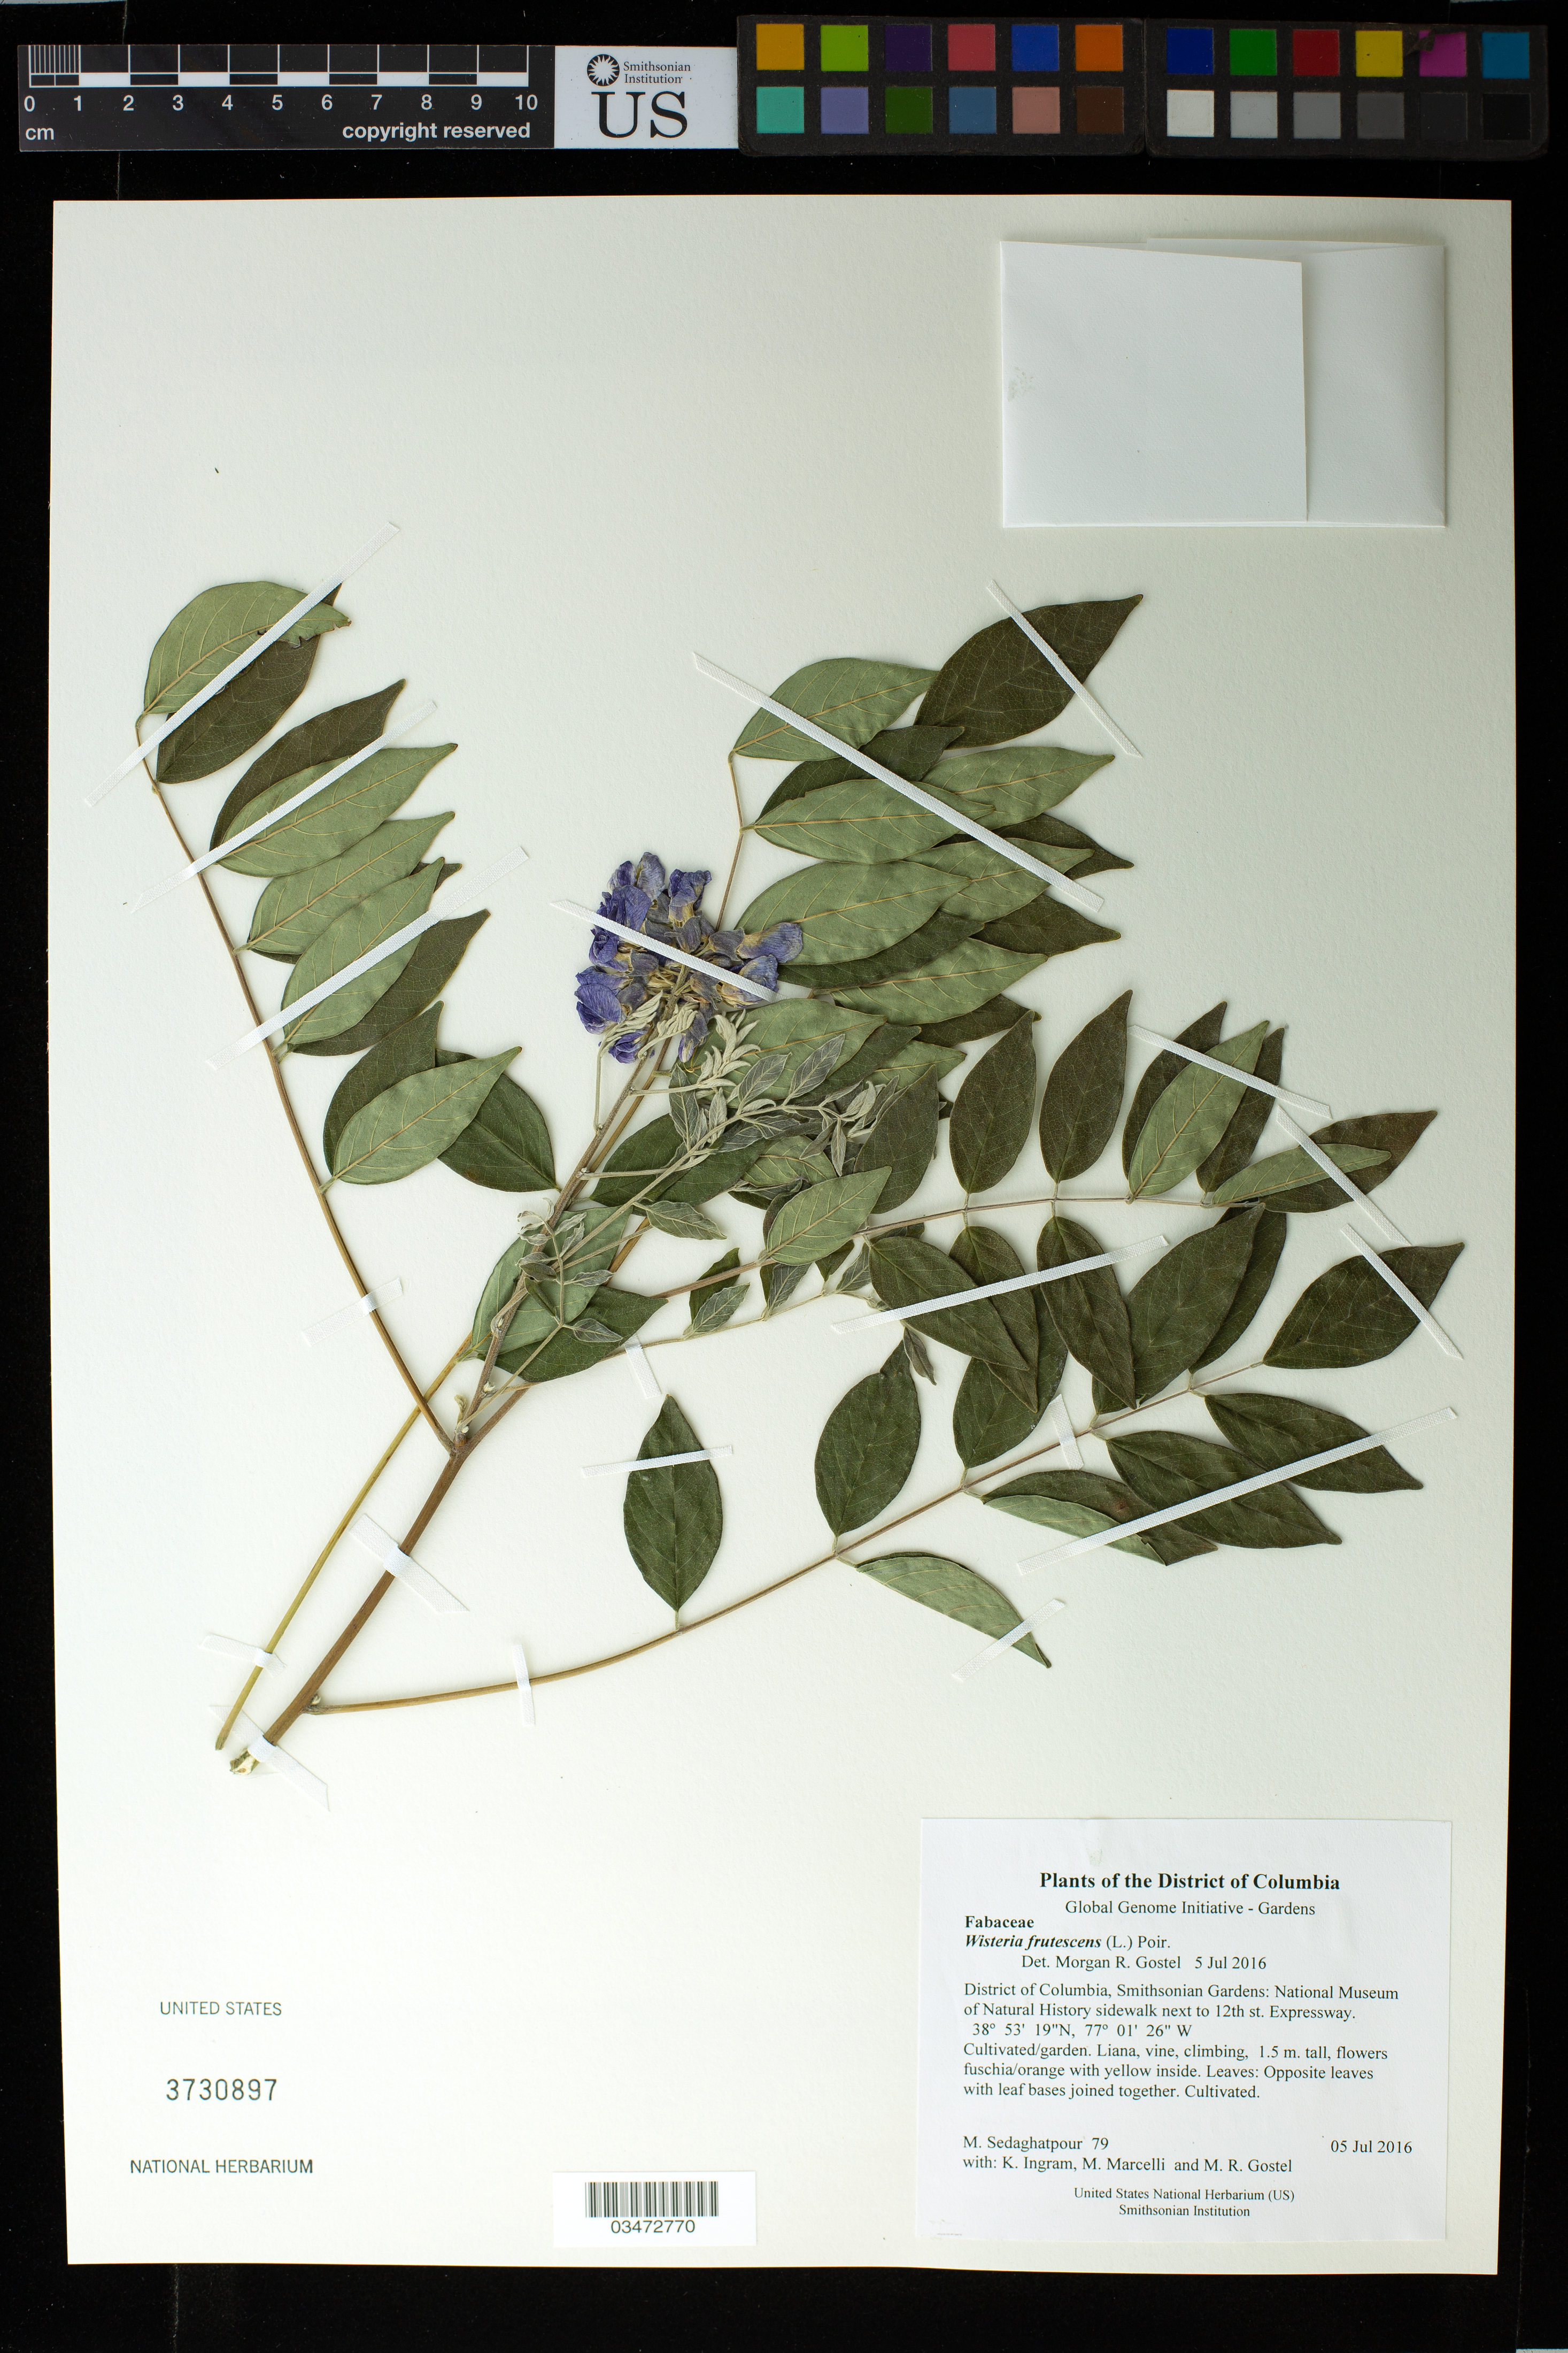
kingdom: Plantae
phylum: Tracheophyta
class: Magnoliopsida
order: Fabales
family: Fabaceae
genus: Wisteria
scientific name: Wisteria frutescens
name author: (L.) Poir.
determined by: Gostel, Morgan R., (BRIT), Botanical Research Institute of Texas (UNITED STATES)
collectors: M. Sedaghatpour, K. S. Ingram, M. Marcelli & M. R. Gostel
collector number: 79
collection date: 2016-07-05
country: United States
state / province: District of Columbia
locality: Smithsonian Gardens: National Museum of Natural History sidewalk next to 12th st. Expressway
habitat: Cultivated/garden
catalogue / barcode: US 3730897